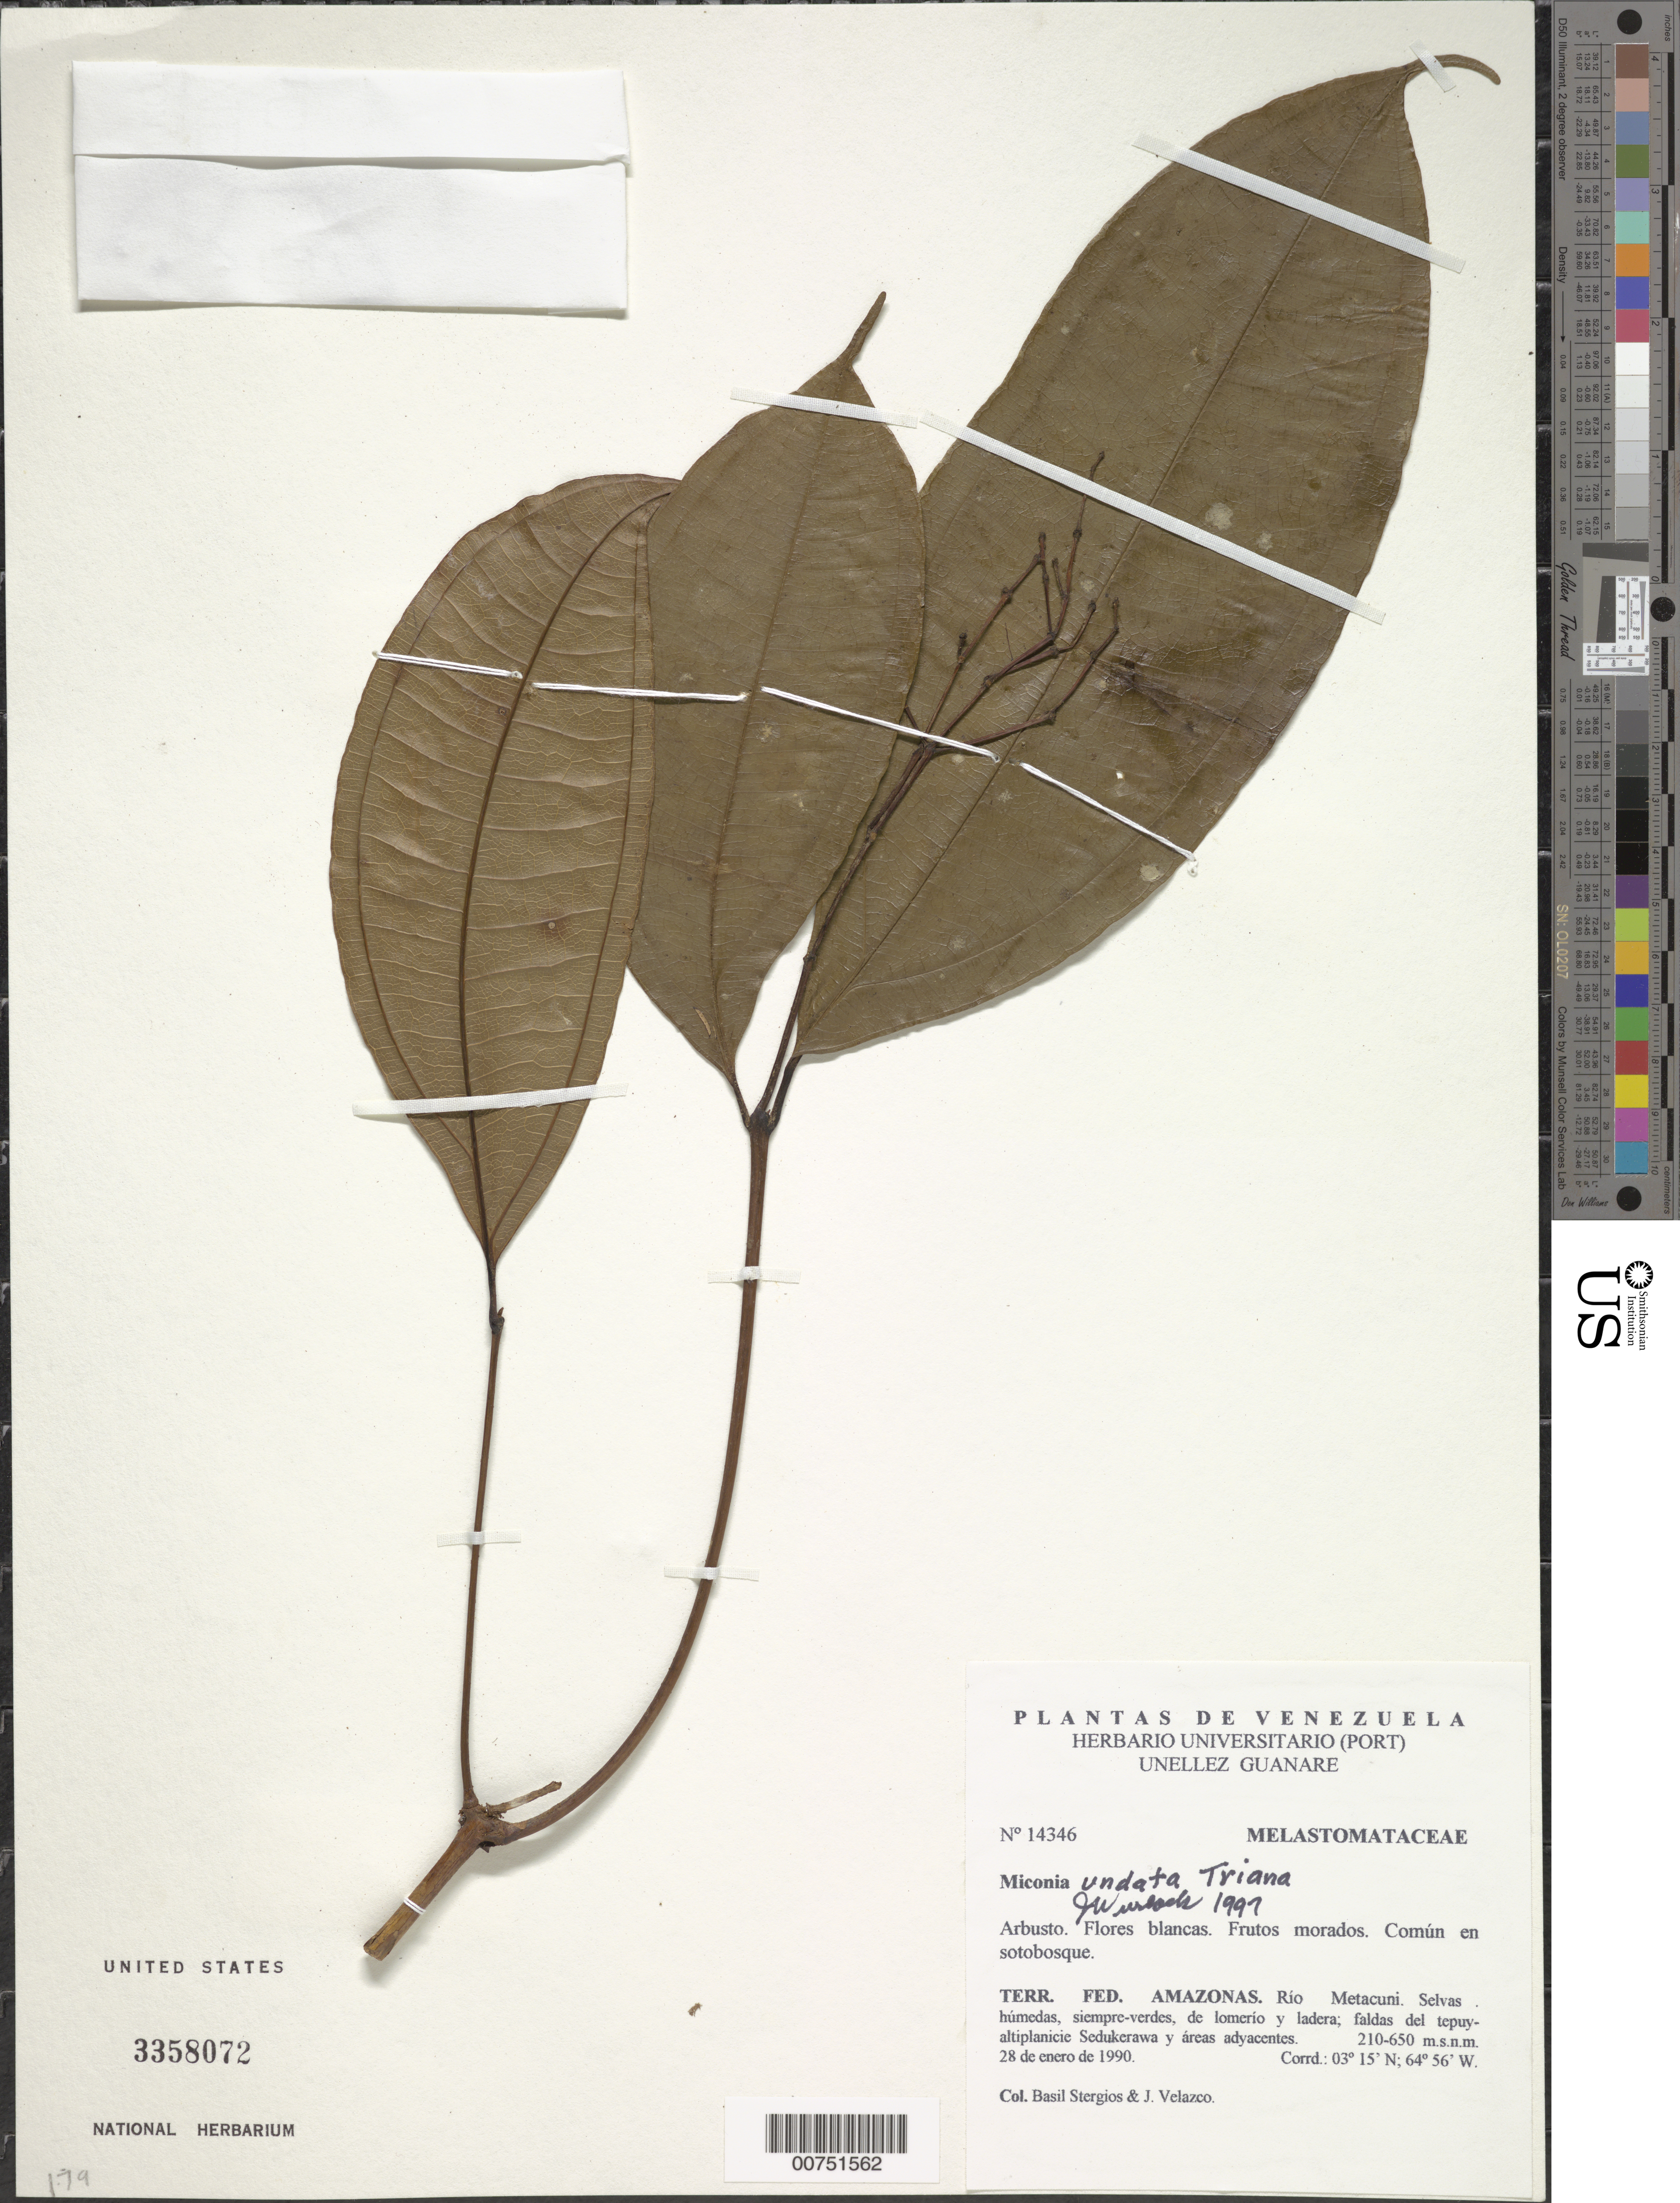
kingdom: Plantae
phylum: Tracheophyta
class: Magnoliopsida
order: Myrtales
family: Melastomataceae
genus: Miconia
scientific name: Miconia undata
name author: Triana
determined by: Wurdack, John J., (US), US (UNITED STATES)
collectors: B. G. Stergios & J. Velazco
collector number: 14346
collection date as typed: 28-Jan-90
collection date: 1990-01-28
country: Venezuela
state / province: Amazonas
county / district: Alto Orinoco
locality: Río Metacuni; faldas del tepuy altipanicie Sedukerawa y areas adyacentes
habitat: Selvas húmedas, siempre-verdes, de lomerio y ladera; en sotobosque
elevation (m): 210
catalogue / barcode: US 3358072